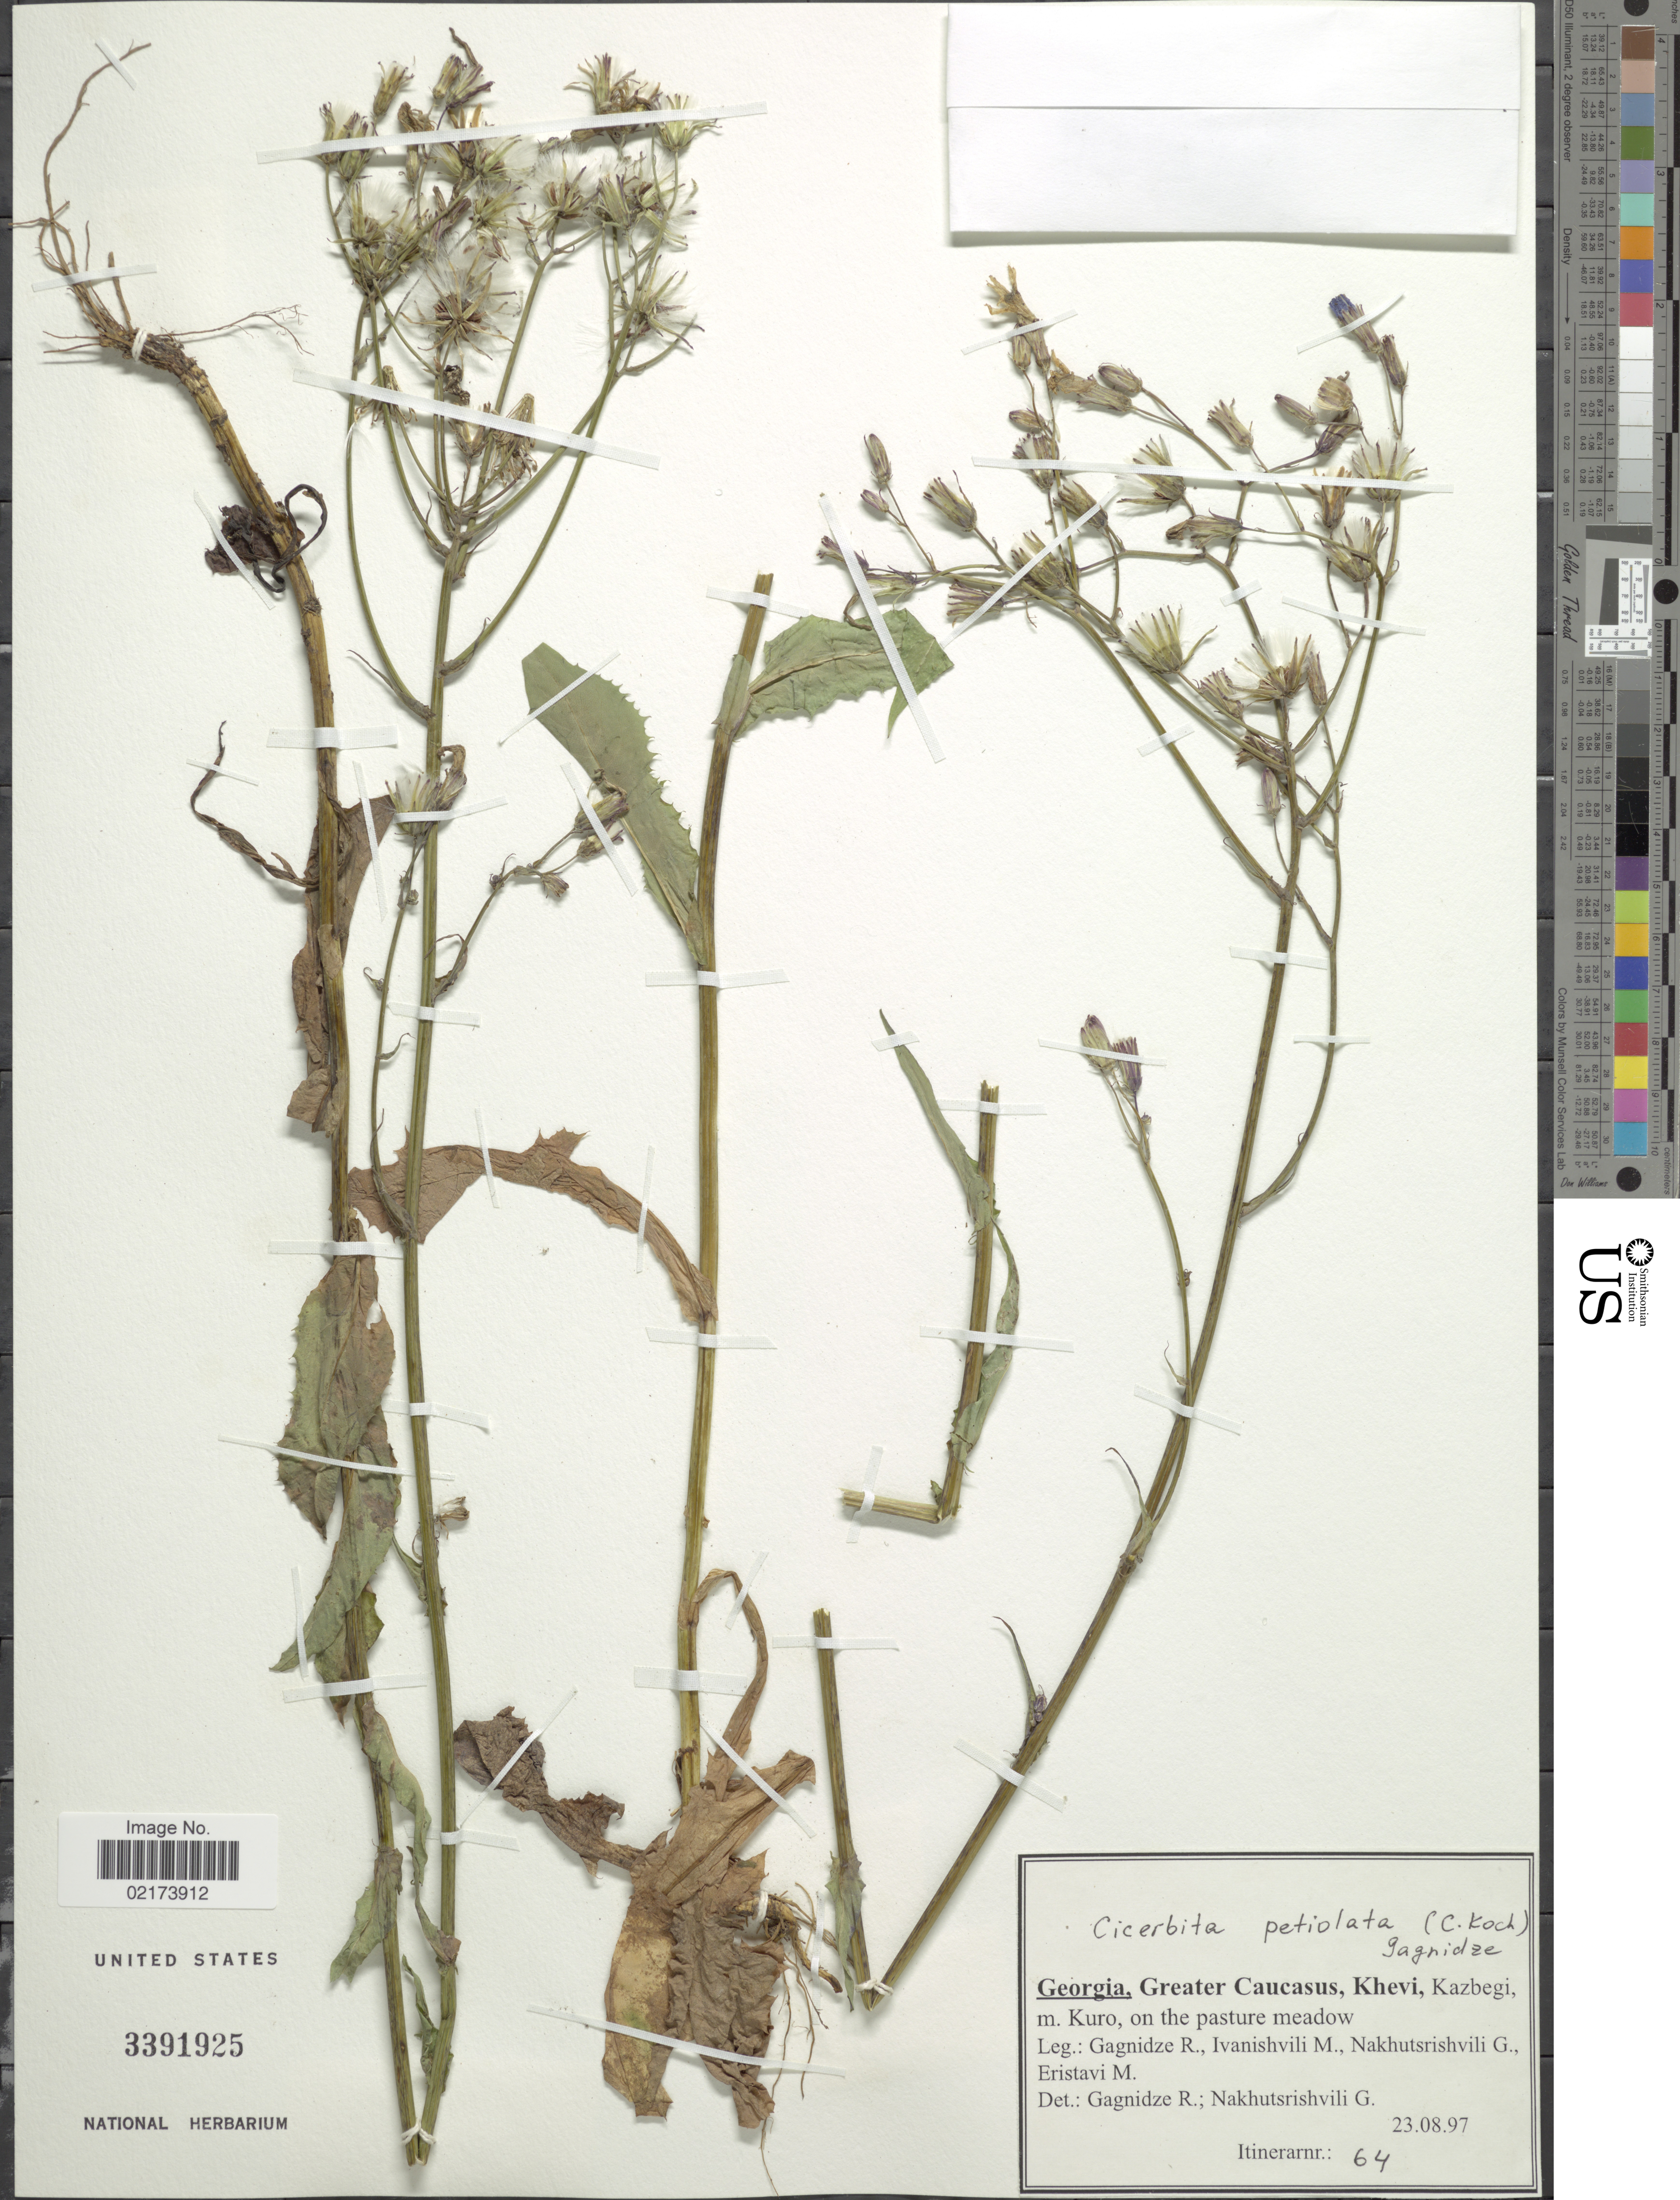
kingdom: Plantae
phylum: Tracheophyta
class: Magnoliopsida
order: Asterales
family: Asteraceae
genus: Prenanthes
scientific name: Prenanthes petiolata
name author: (K. Koch) Sennikov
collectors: R. Gagnidze, M. Ivanishvili, G. Nakhutsrishvili & M. Eristavi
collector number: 64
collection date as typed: Transcribed d/m/y: 23/8/97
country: Georgia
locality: Greater Caucasus, Khevi,. Kazbegi, m. Kuro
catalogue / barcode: US 3391925